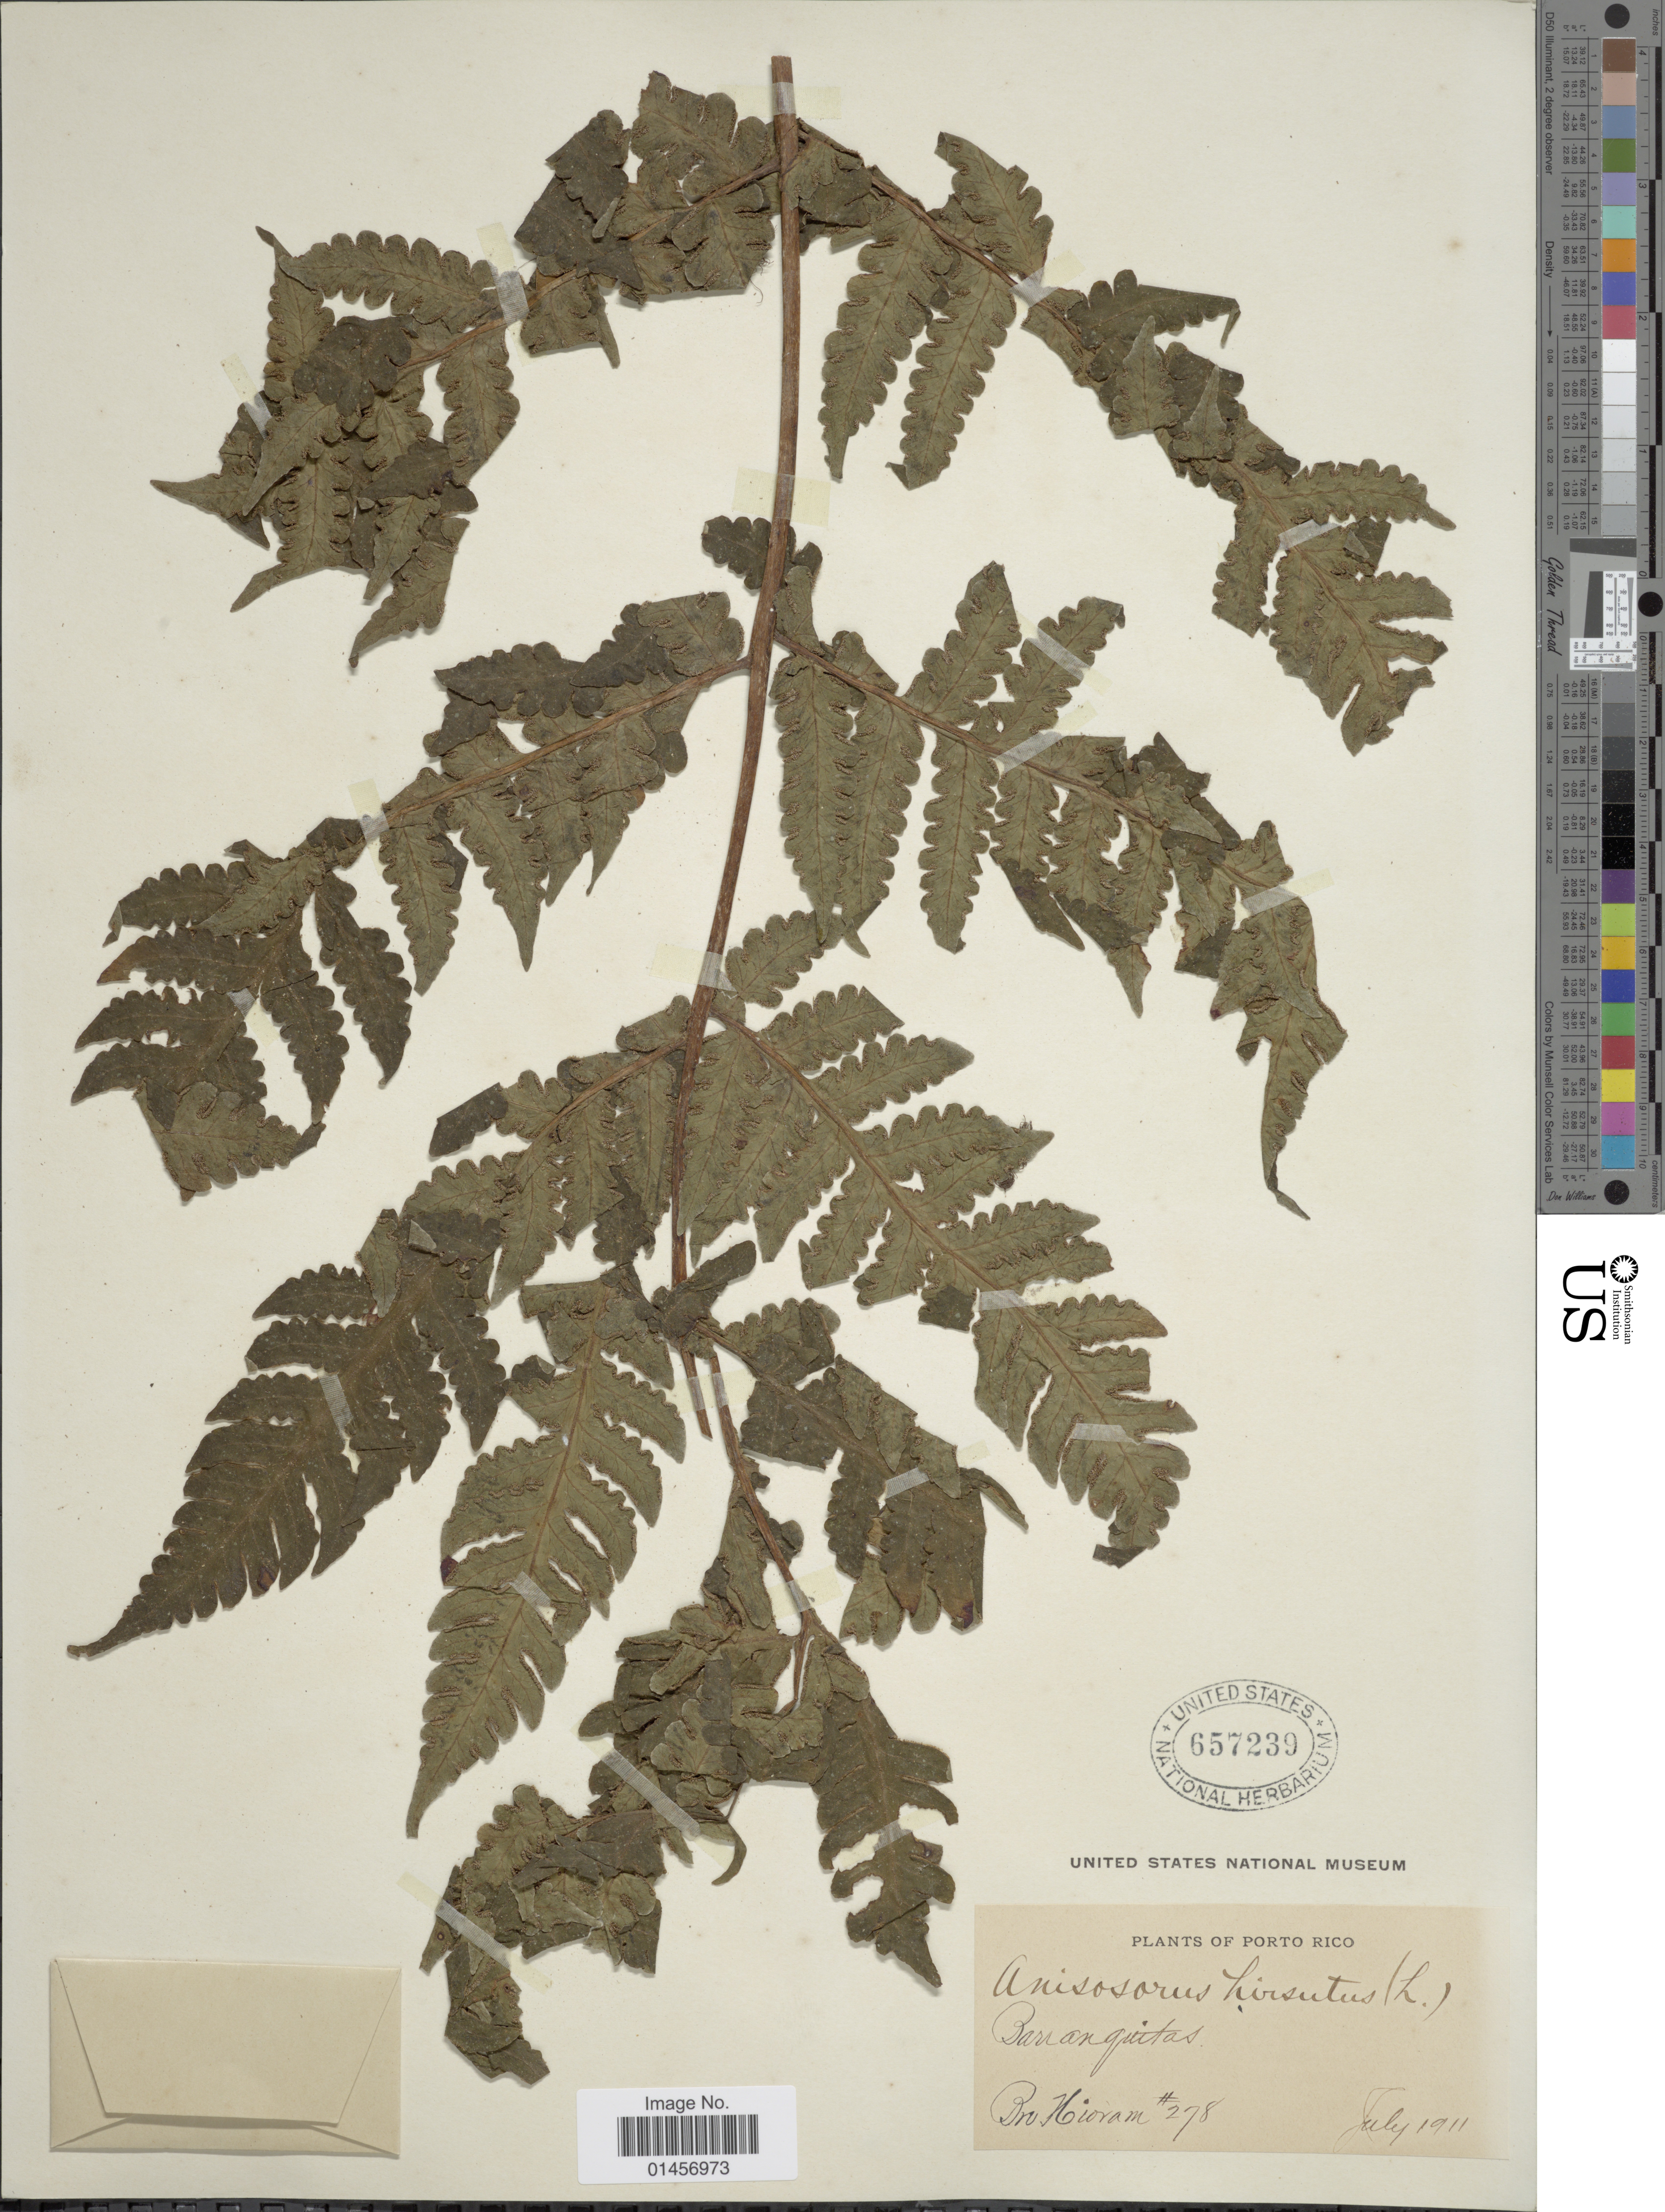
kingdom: Plantae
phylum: Tracheophyta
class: Polypodiopsida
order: Polypodiales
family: Lonchitidaceae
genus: Lonchitis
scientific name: Lonchitis hirsuta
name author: L.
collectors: Bro. Hioram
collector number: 278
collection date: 1911-07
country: Puerto Rico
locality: Porto Rico, Barranquitas.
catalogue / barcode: US 657239